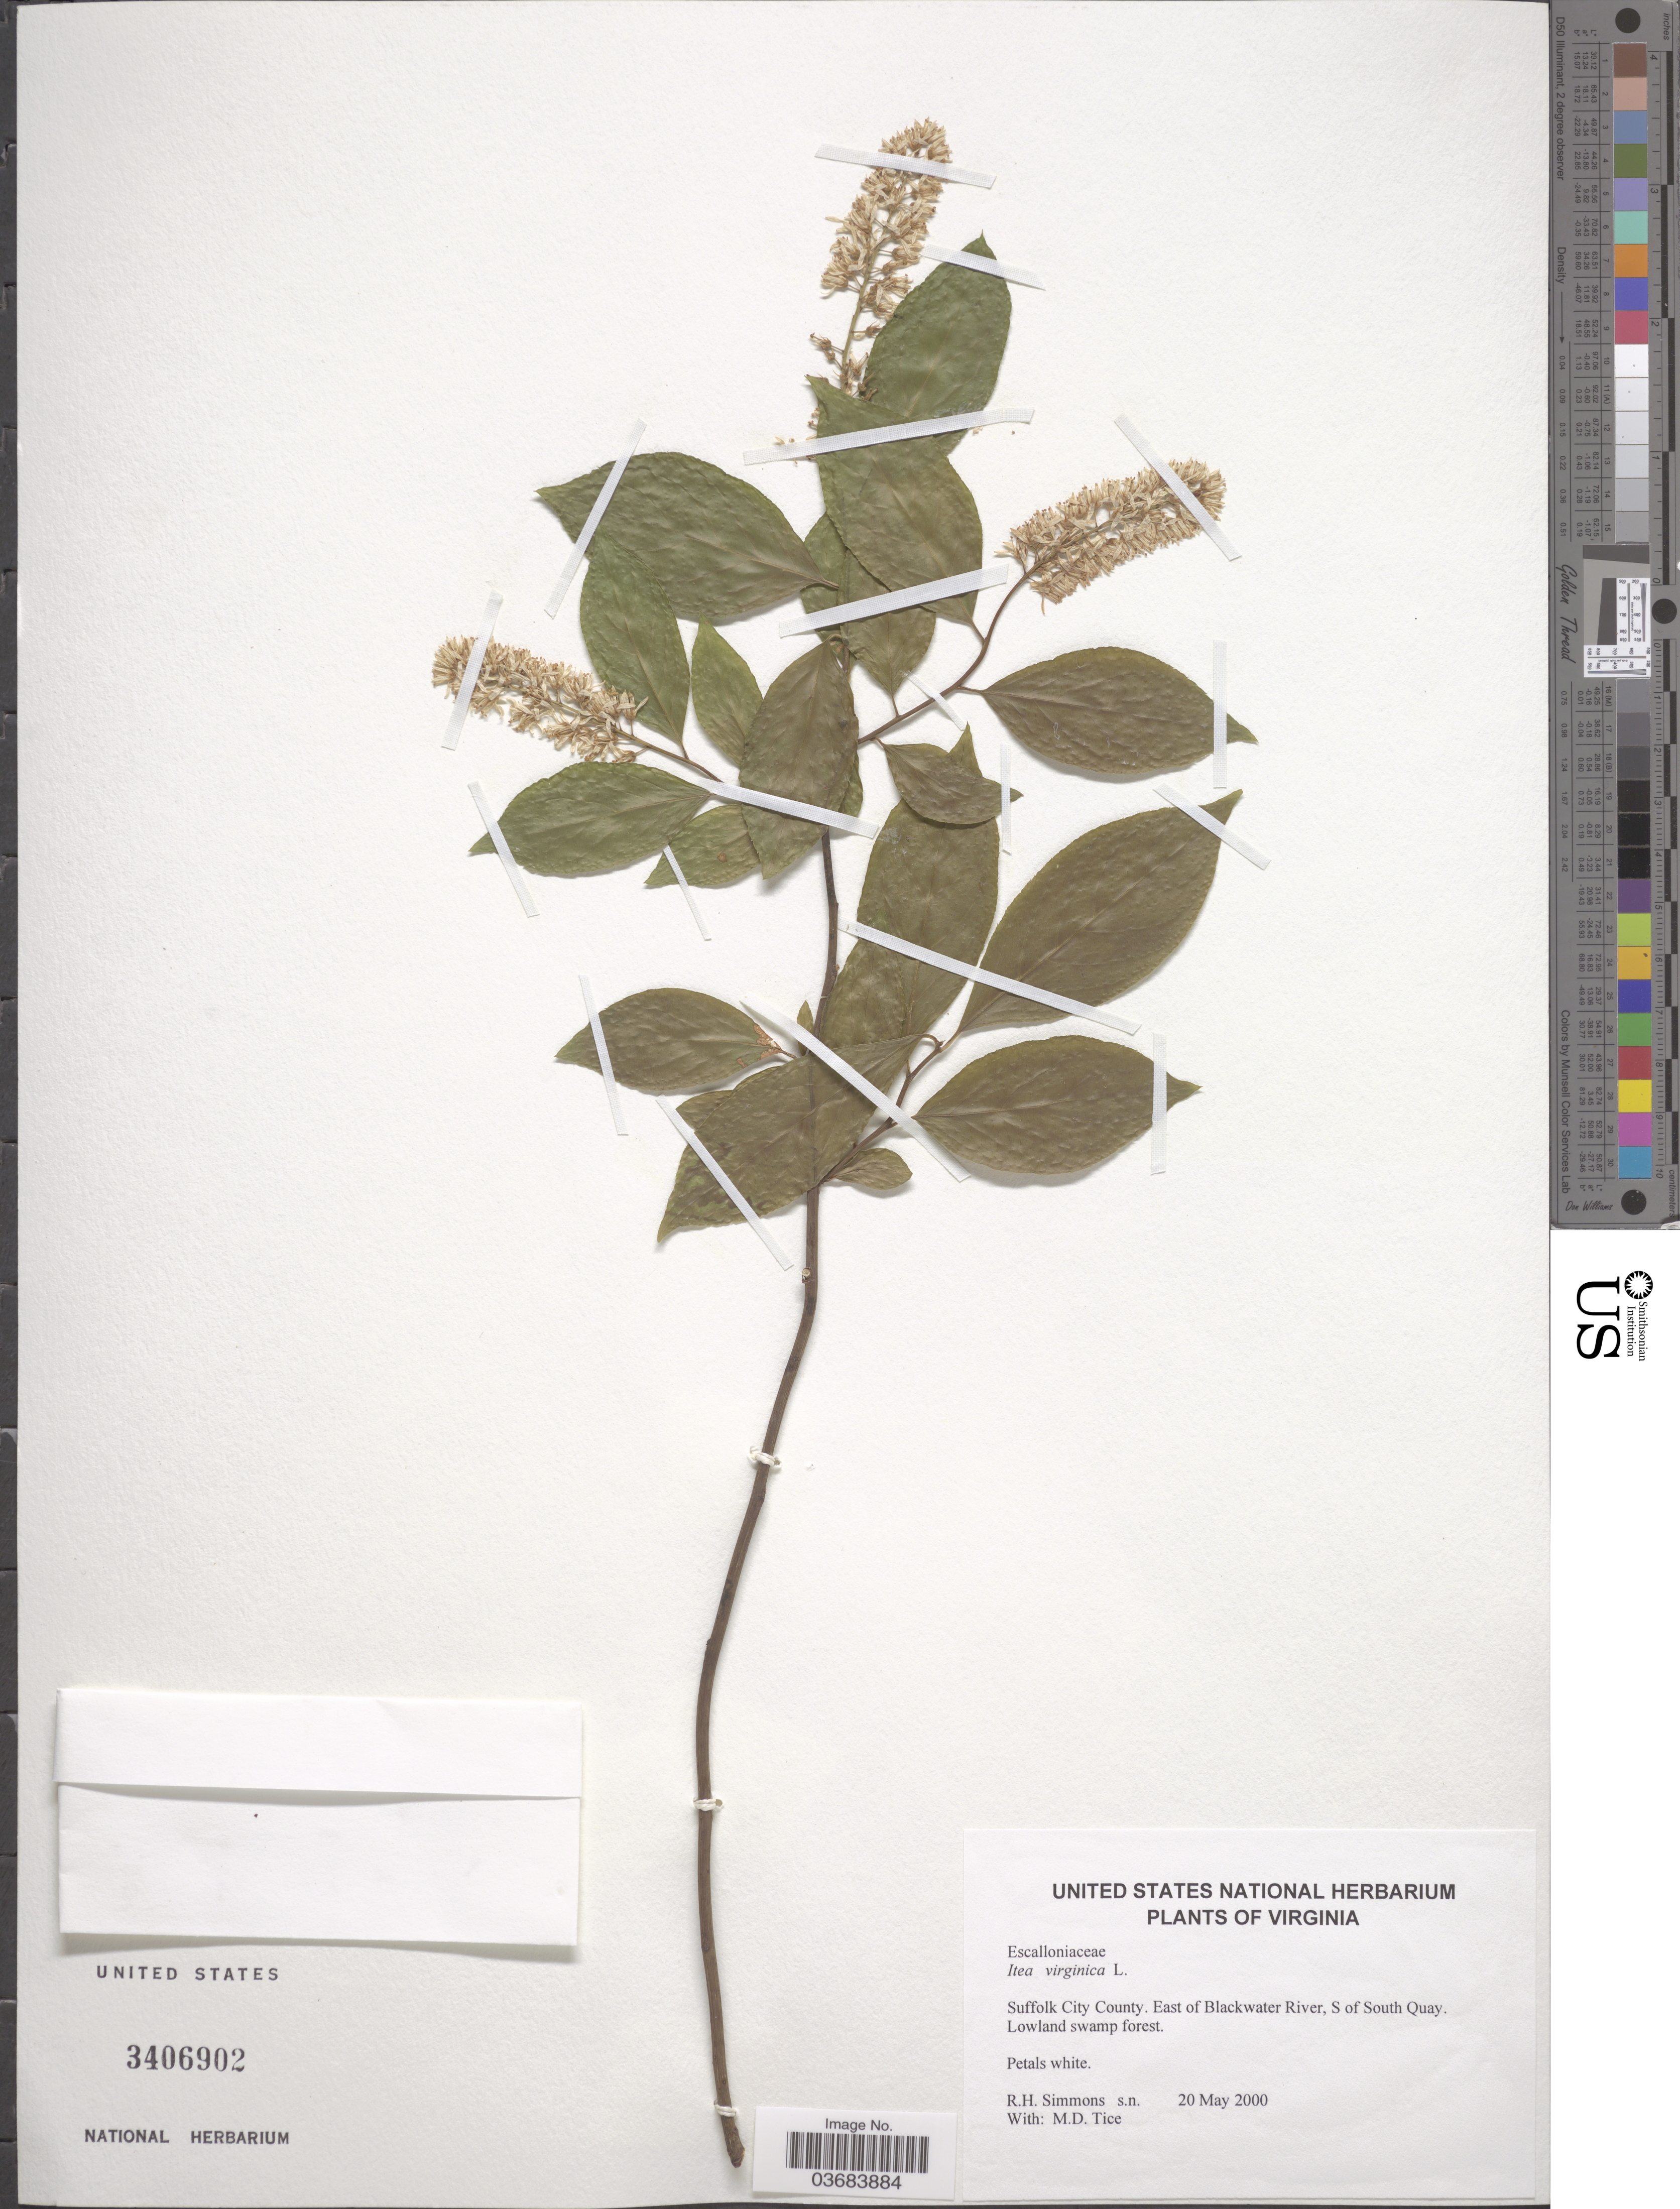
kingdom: Plantae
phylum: Tracheophyta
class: Magnoliopsida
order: Saxifragales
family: Iteaceae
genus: Itea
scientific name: Itea virginica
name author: L.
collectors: R. H. Simmons & M. Tice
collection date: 2000-05-20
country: United States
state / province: Virginia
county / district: City of Suffolk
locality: Suffolk City County. East of Blackwater River, S of South Quay.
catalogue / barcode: US 3406902